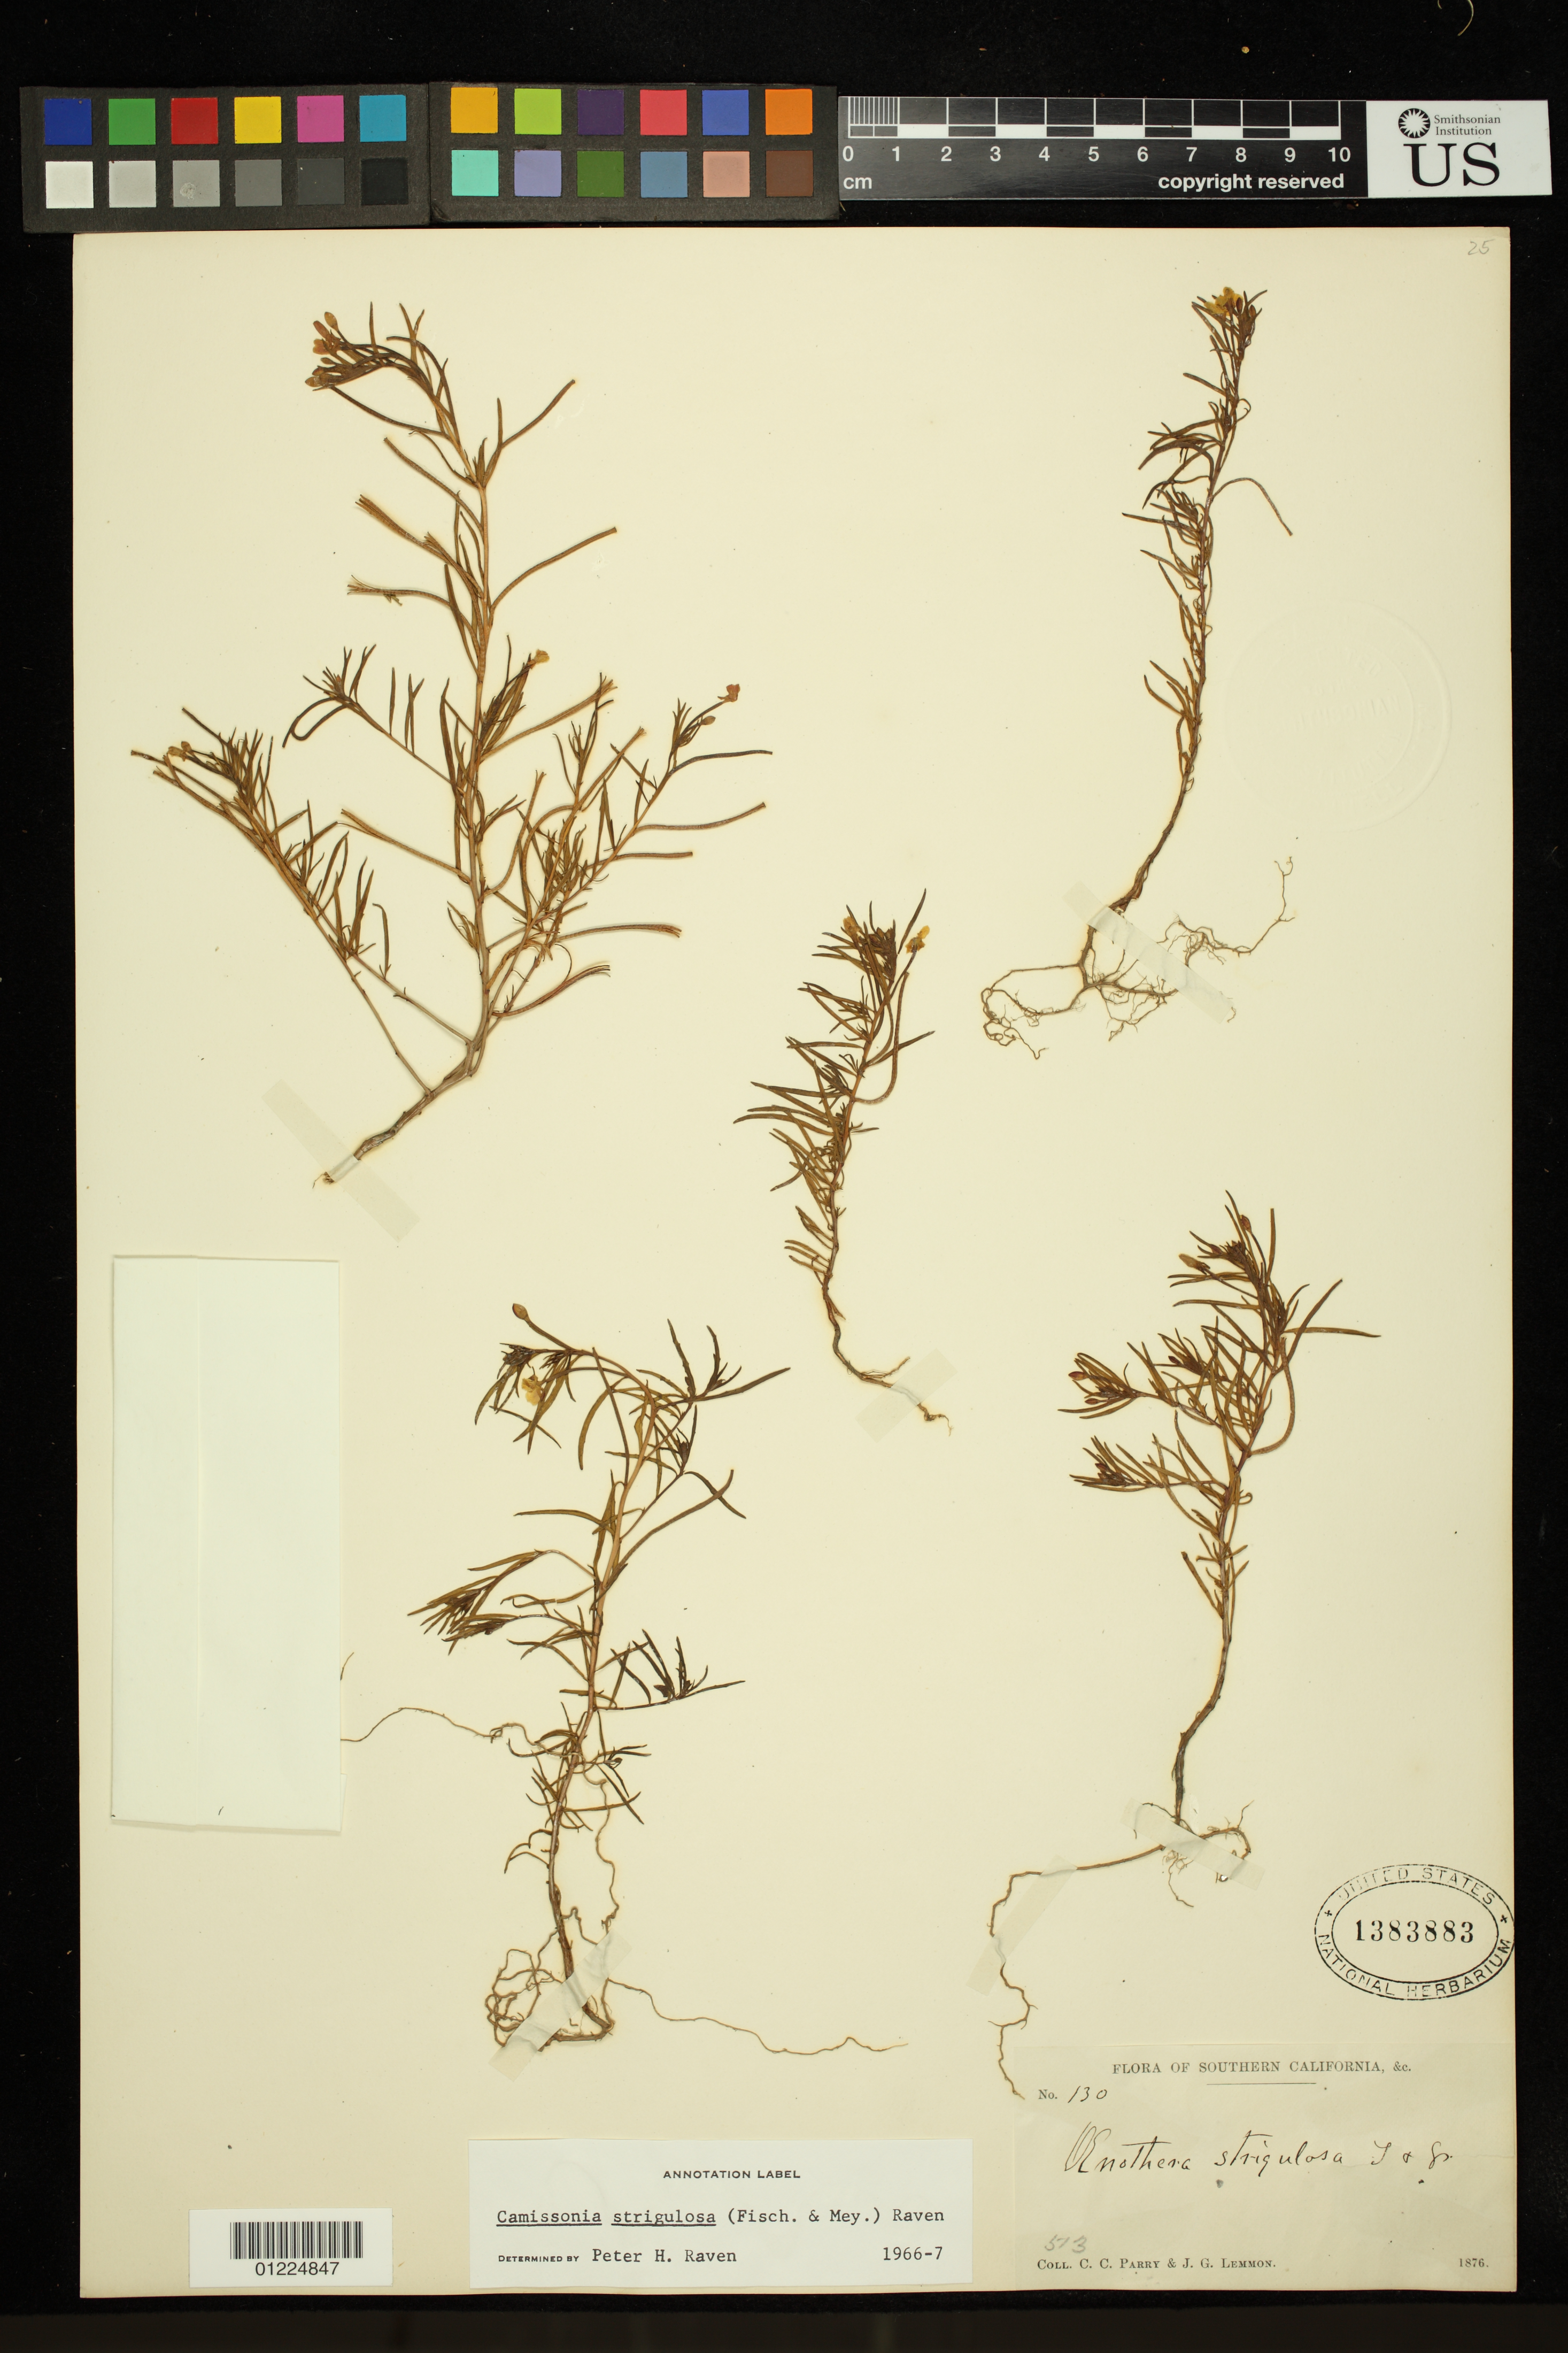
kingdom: Plantae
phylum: Tracheophyta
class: Magnoliopsida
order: Myrtales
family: Onagraceae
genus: Camissonia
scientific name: Camissonia strigulosa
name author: (Fisch. & C.A. Mey.) P.H. Raven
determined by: Raven, P. H.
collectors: C. C. Parry & J. G. Lemmon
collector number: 130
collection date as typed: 1876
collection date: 1876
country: United States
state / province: California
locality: Southern California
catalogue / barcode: US 138883